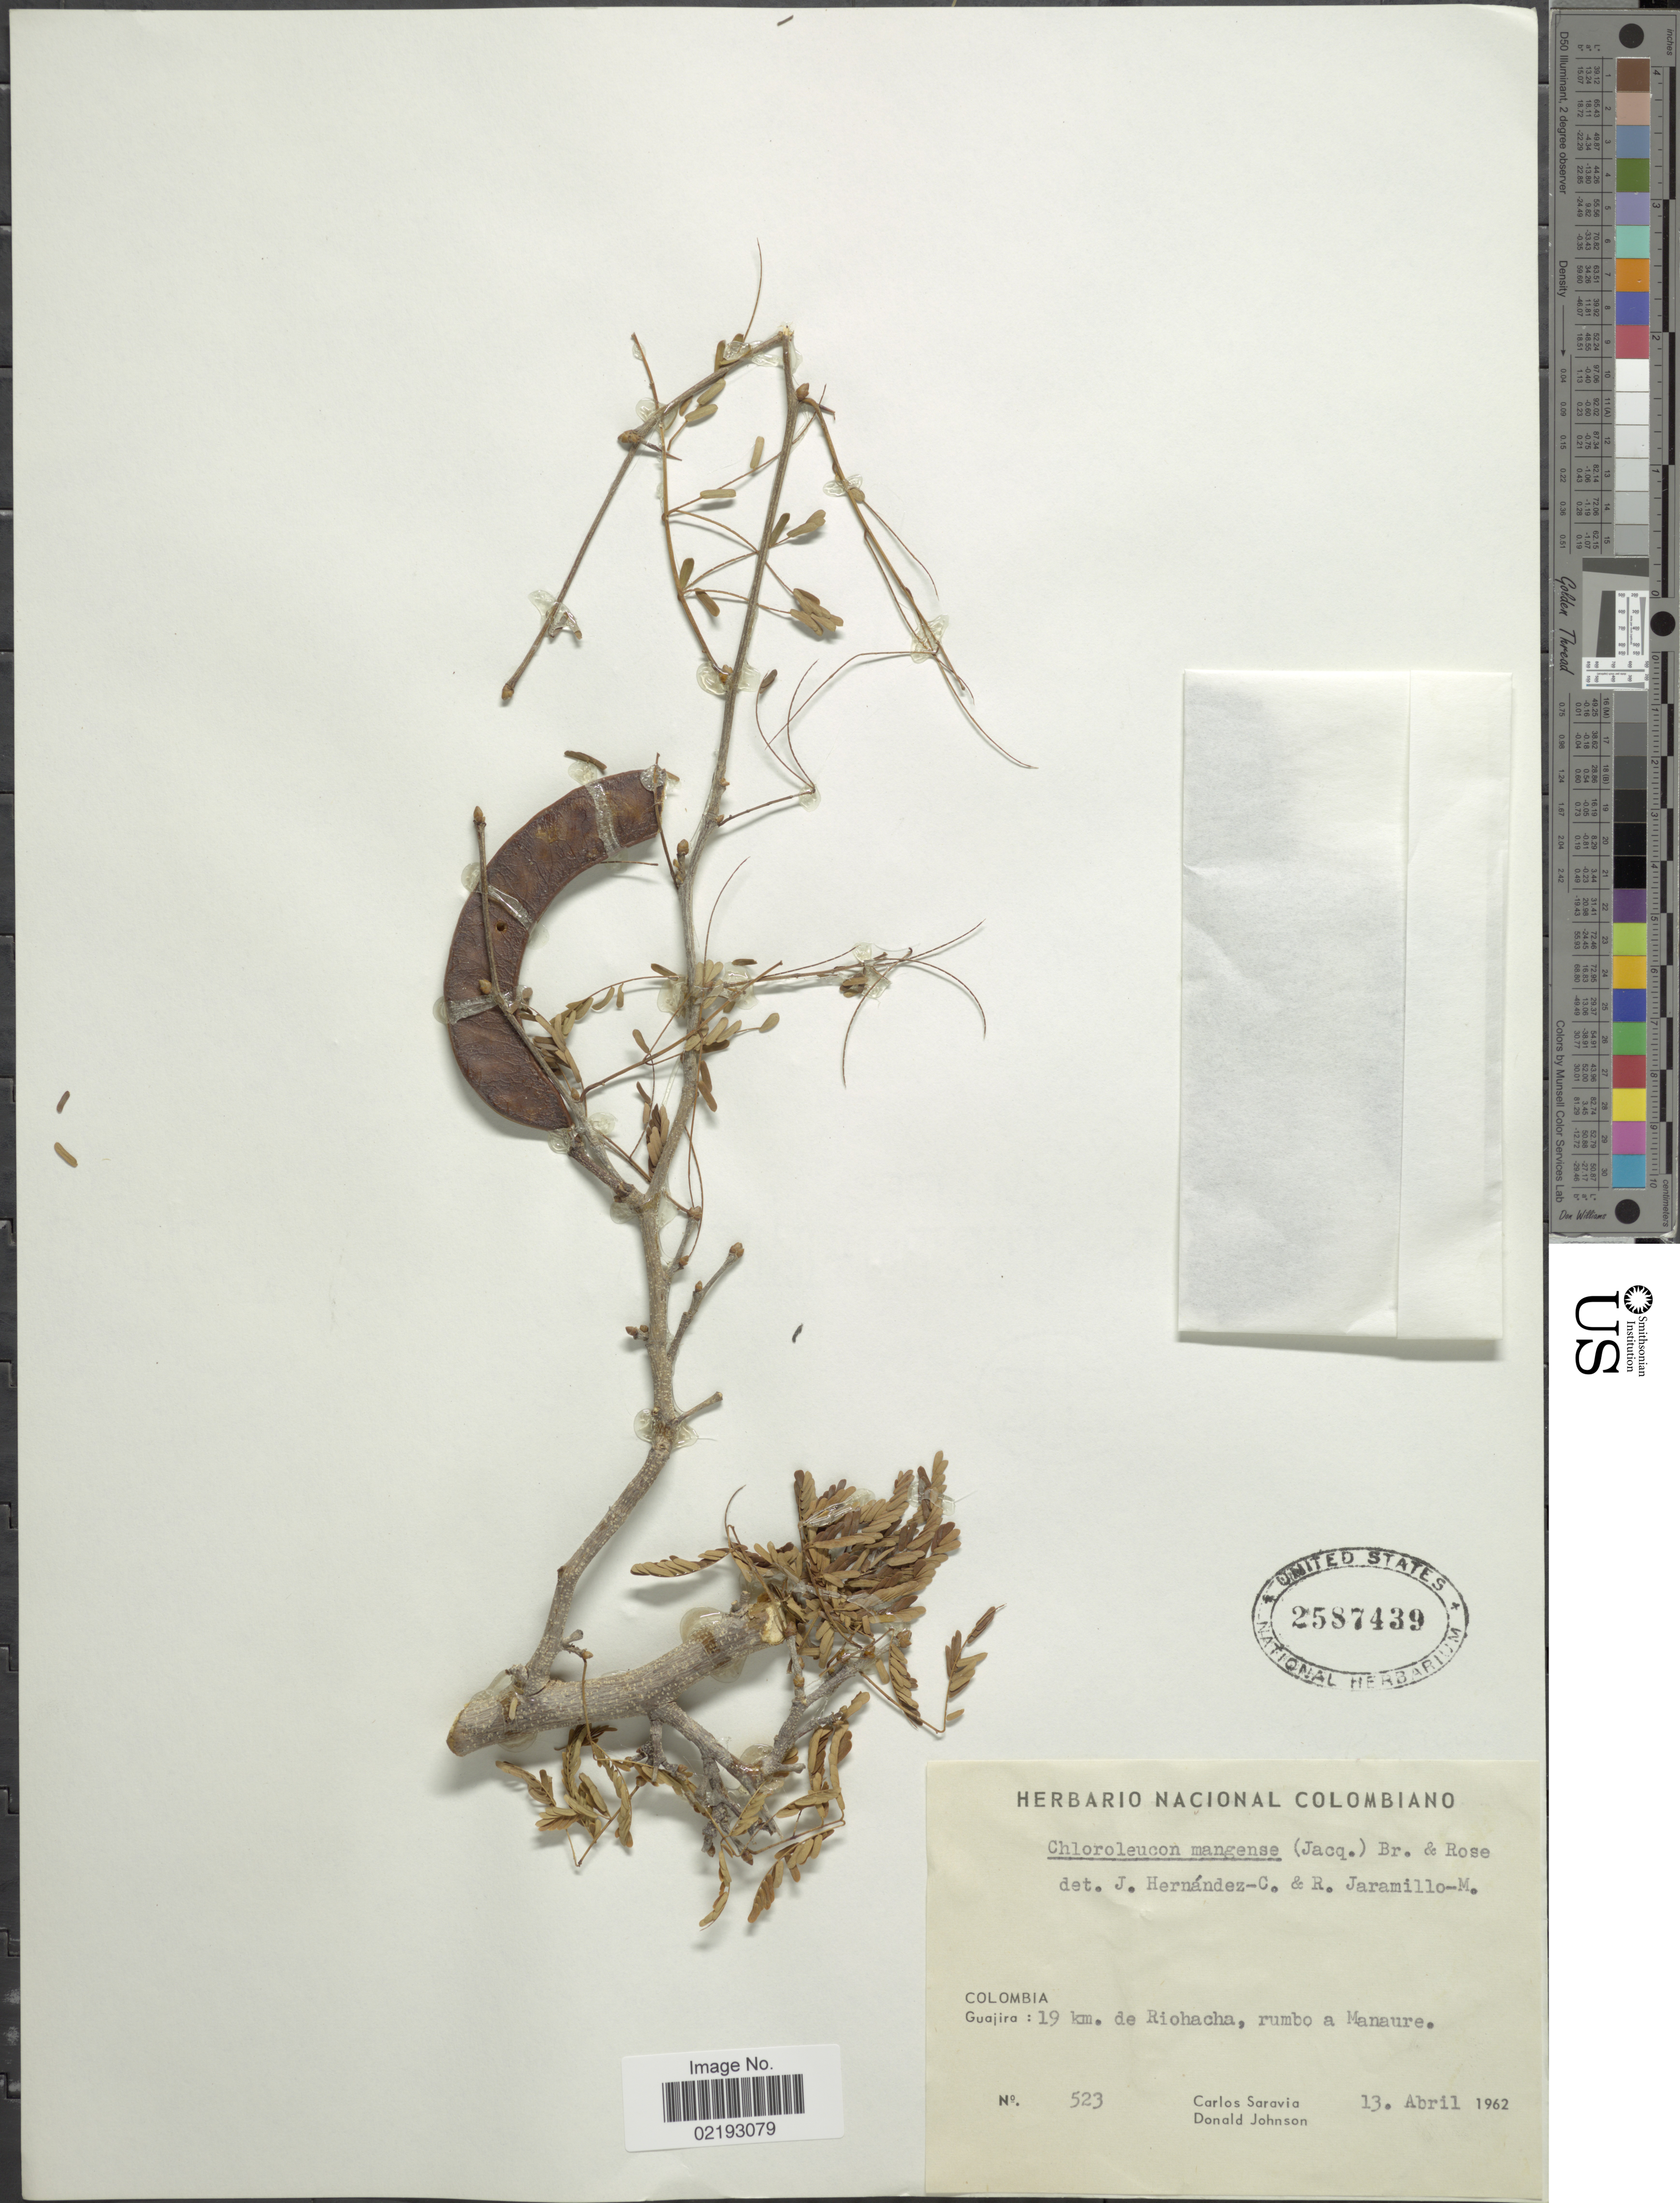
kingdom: Plantae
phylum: Tracheophyta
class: Magnoliopsida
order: Fabales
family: Fabaceae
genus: Chloroleucon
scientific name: Chloroleucon mangense var. mangense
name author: (Jacq.) Britton & Rose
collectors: C. Saravia & D. Johnson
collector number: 523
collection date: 1962-04-13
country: Colombia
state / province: La Guajira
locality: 19 km de Riohacha, rumbo a Manaure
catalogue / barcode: US 2587439